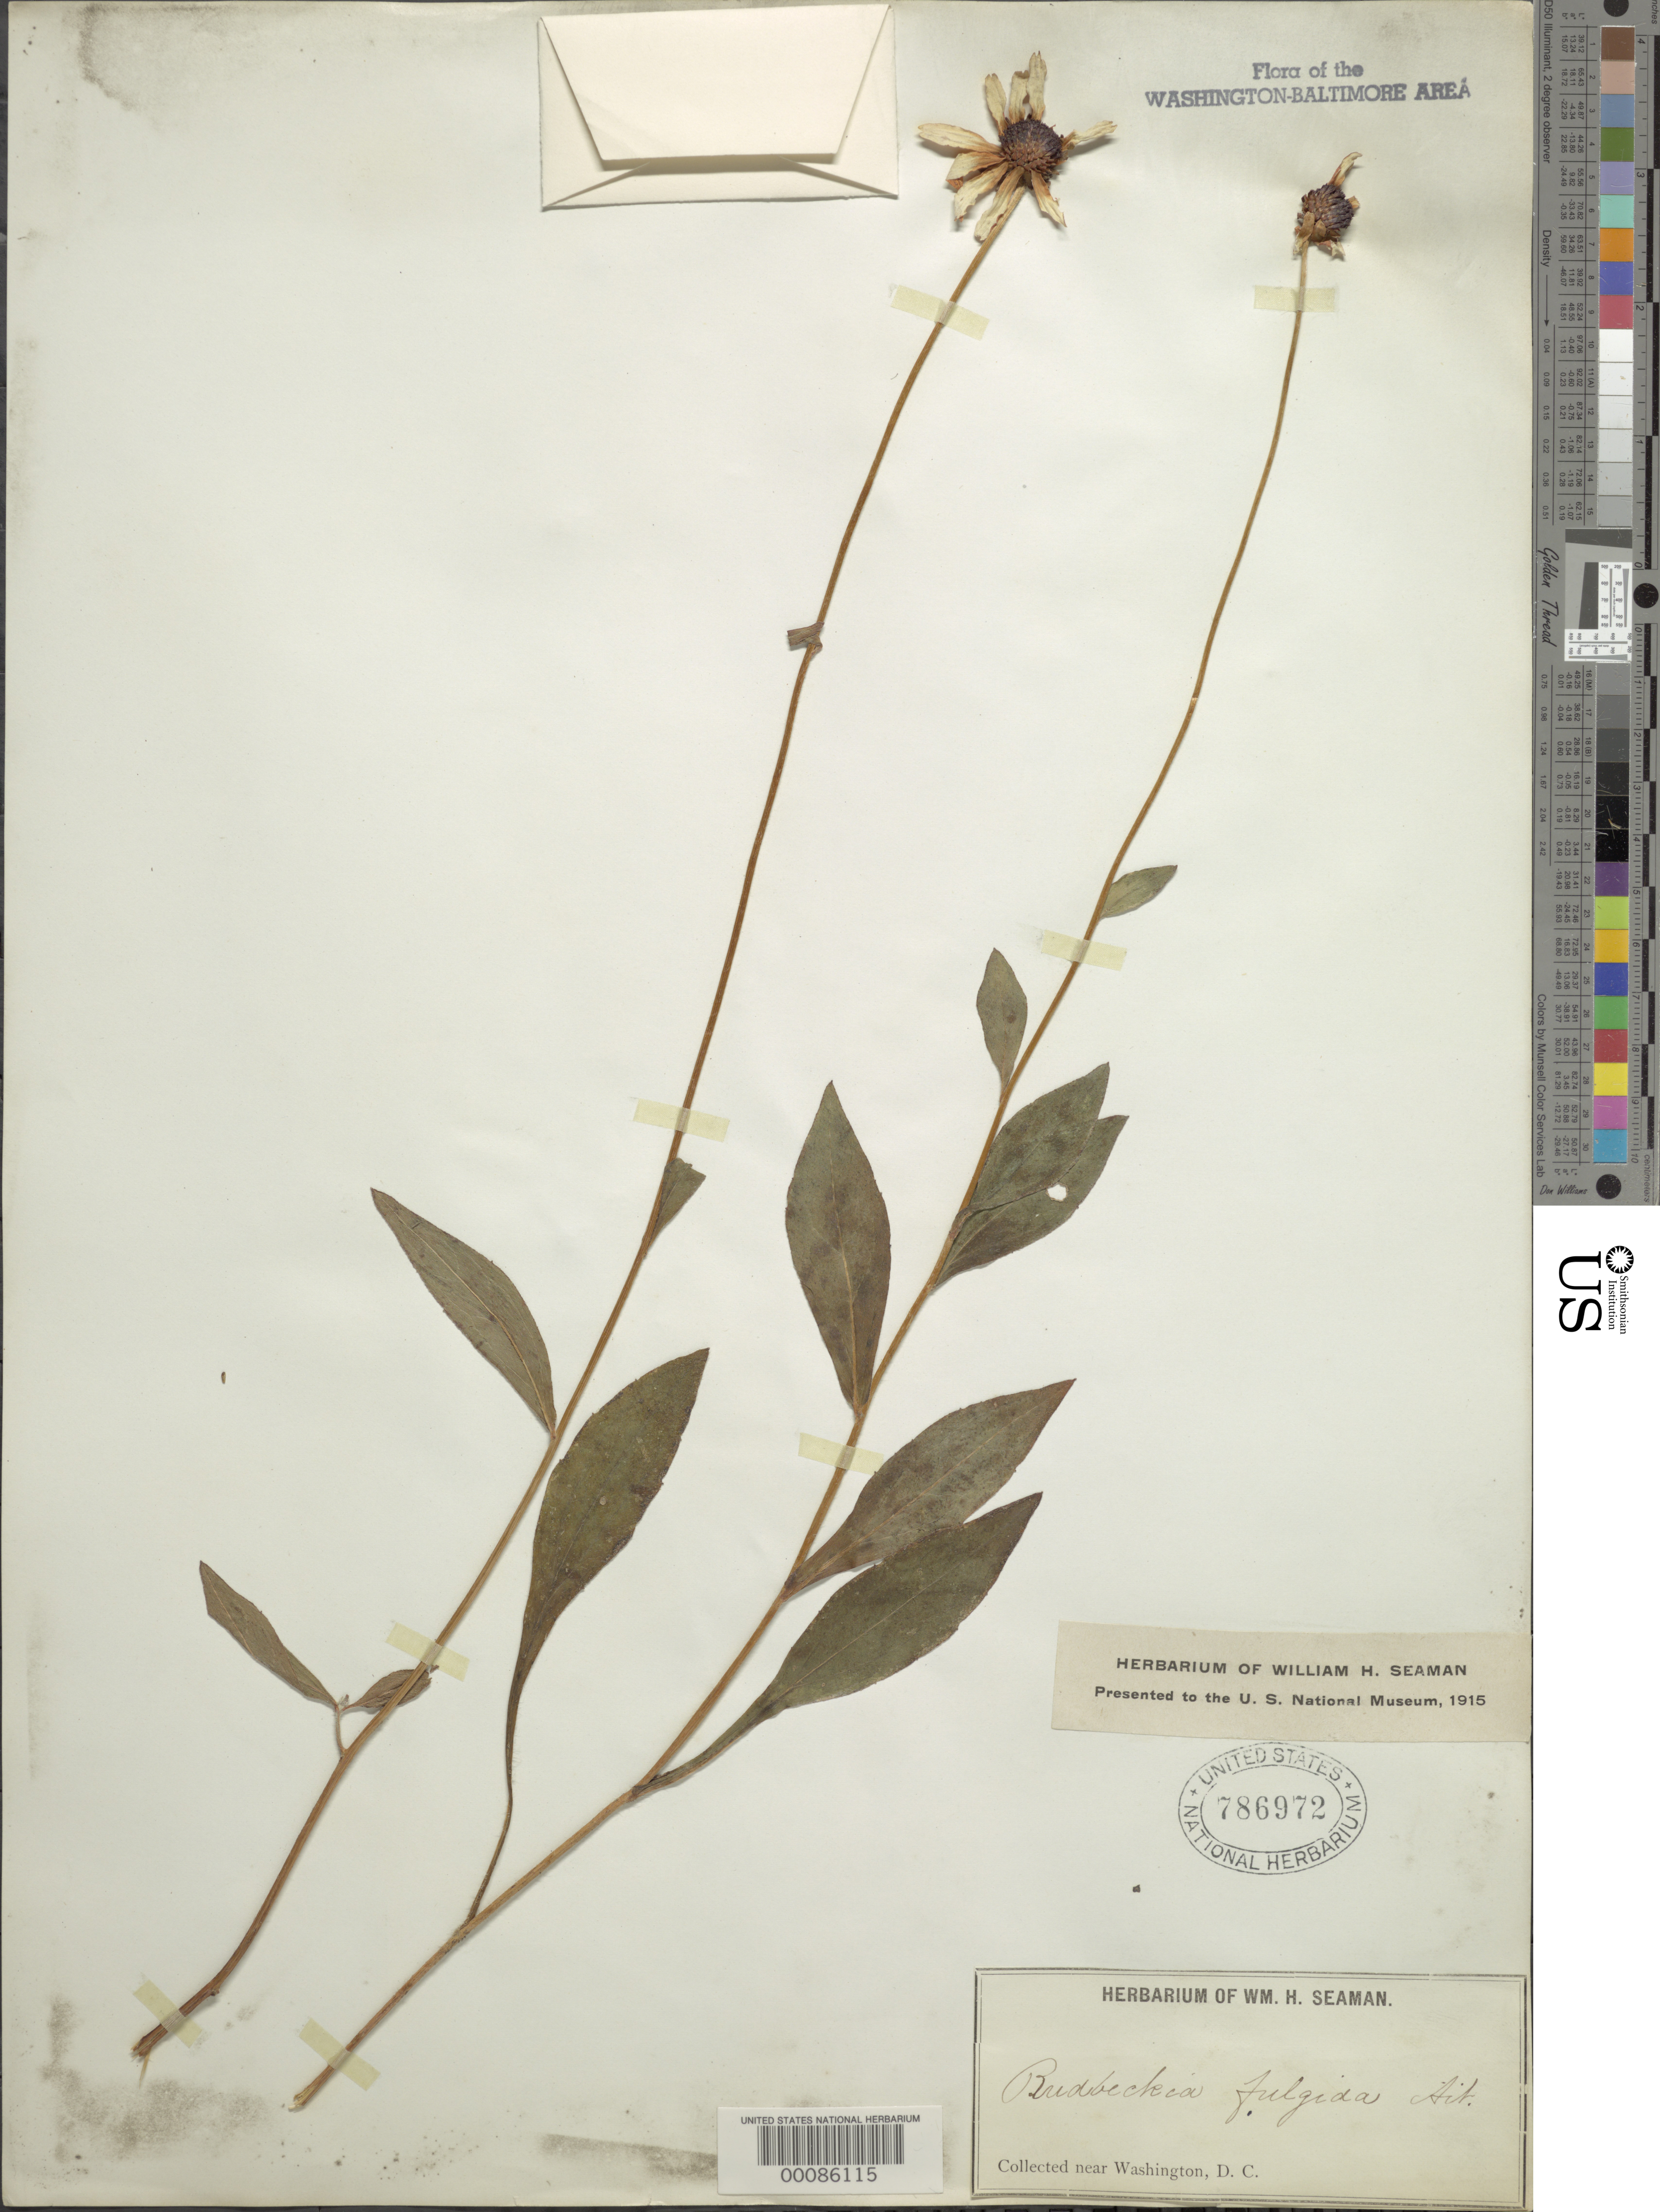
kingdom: Plantae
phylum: Tracheophyta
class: Magnoliopsida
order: Asterales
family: Asteraceae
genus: Rudbeckia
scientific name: Rudbeckia fulgida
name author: Aiton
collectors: W. Seaman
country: United States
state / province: District of Columbia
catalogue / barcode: US 786972